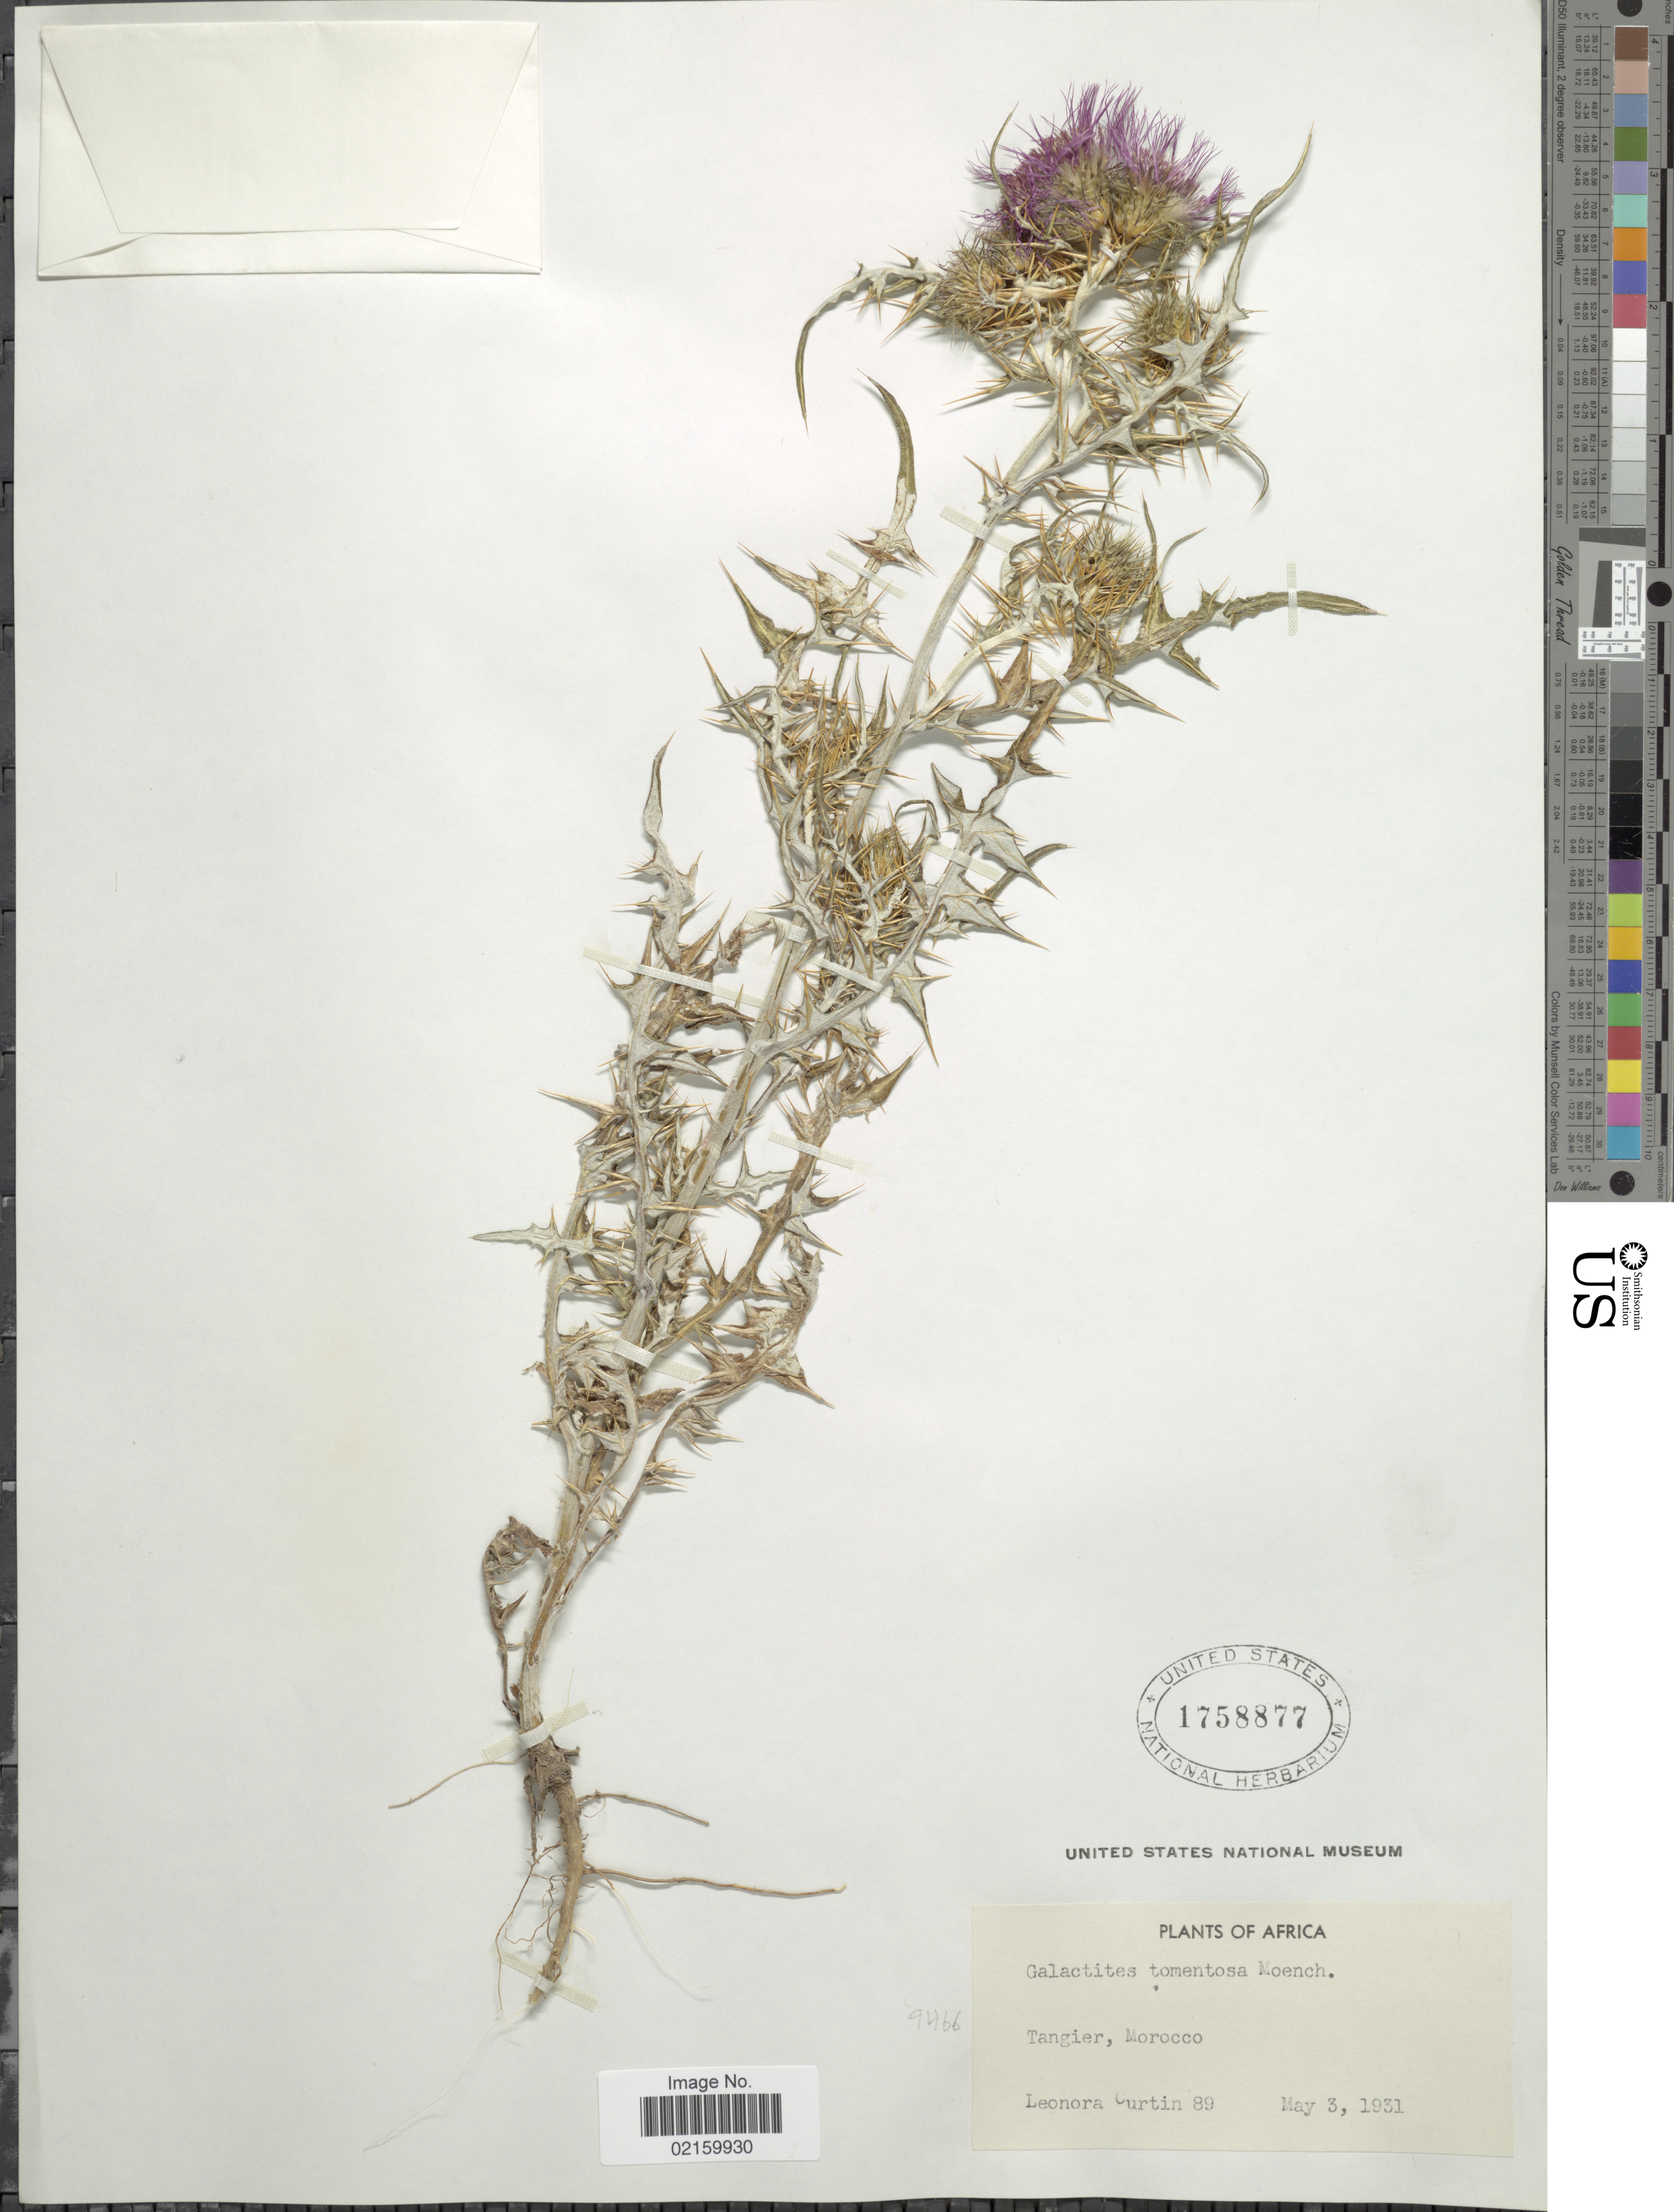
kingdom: Plantae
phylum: Tracheophyta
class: Magnoliopsida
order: Asterales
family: Asteraceae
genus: Galactites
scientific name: Galactites tomentosa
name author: Moench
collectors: L. Curtin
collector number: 89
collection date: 1931-05-03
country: Morocco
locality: Tangier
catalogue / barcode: US 1758877